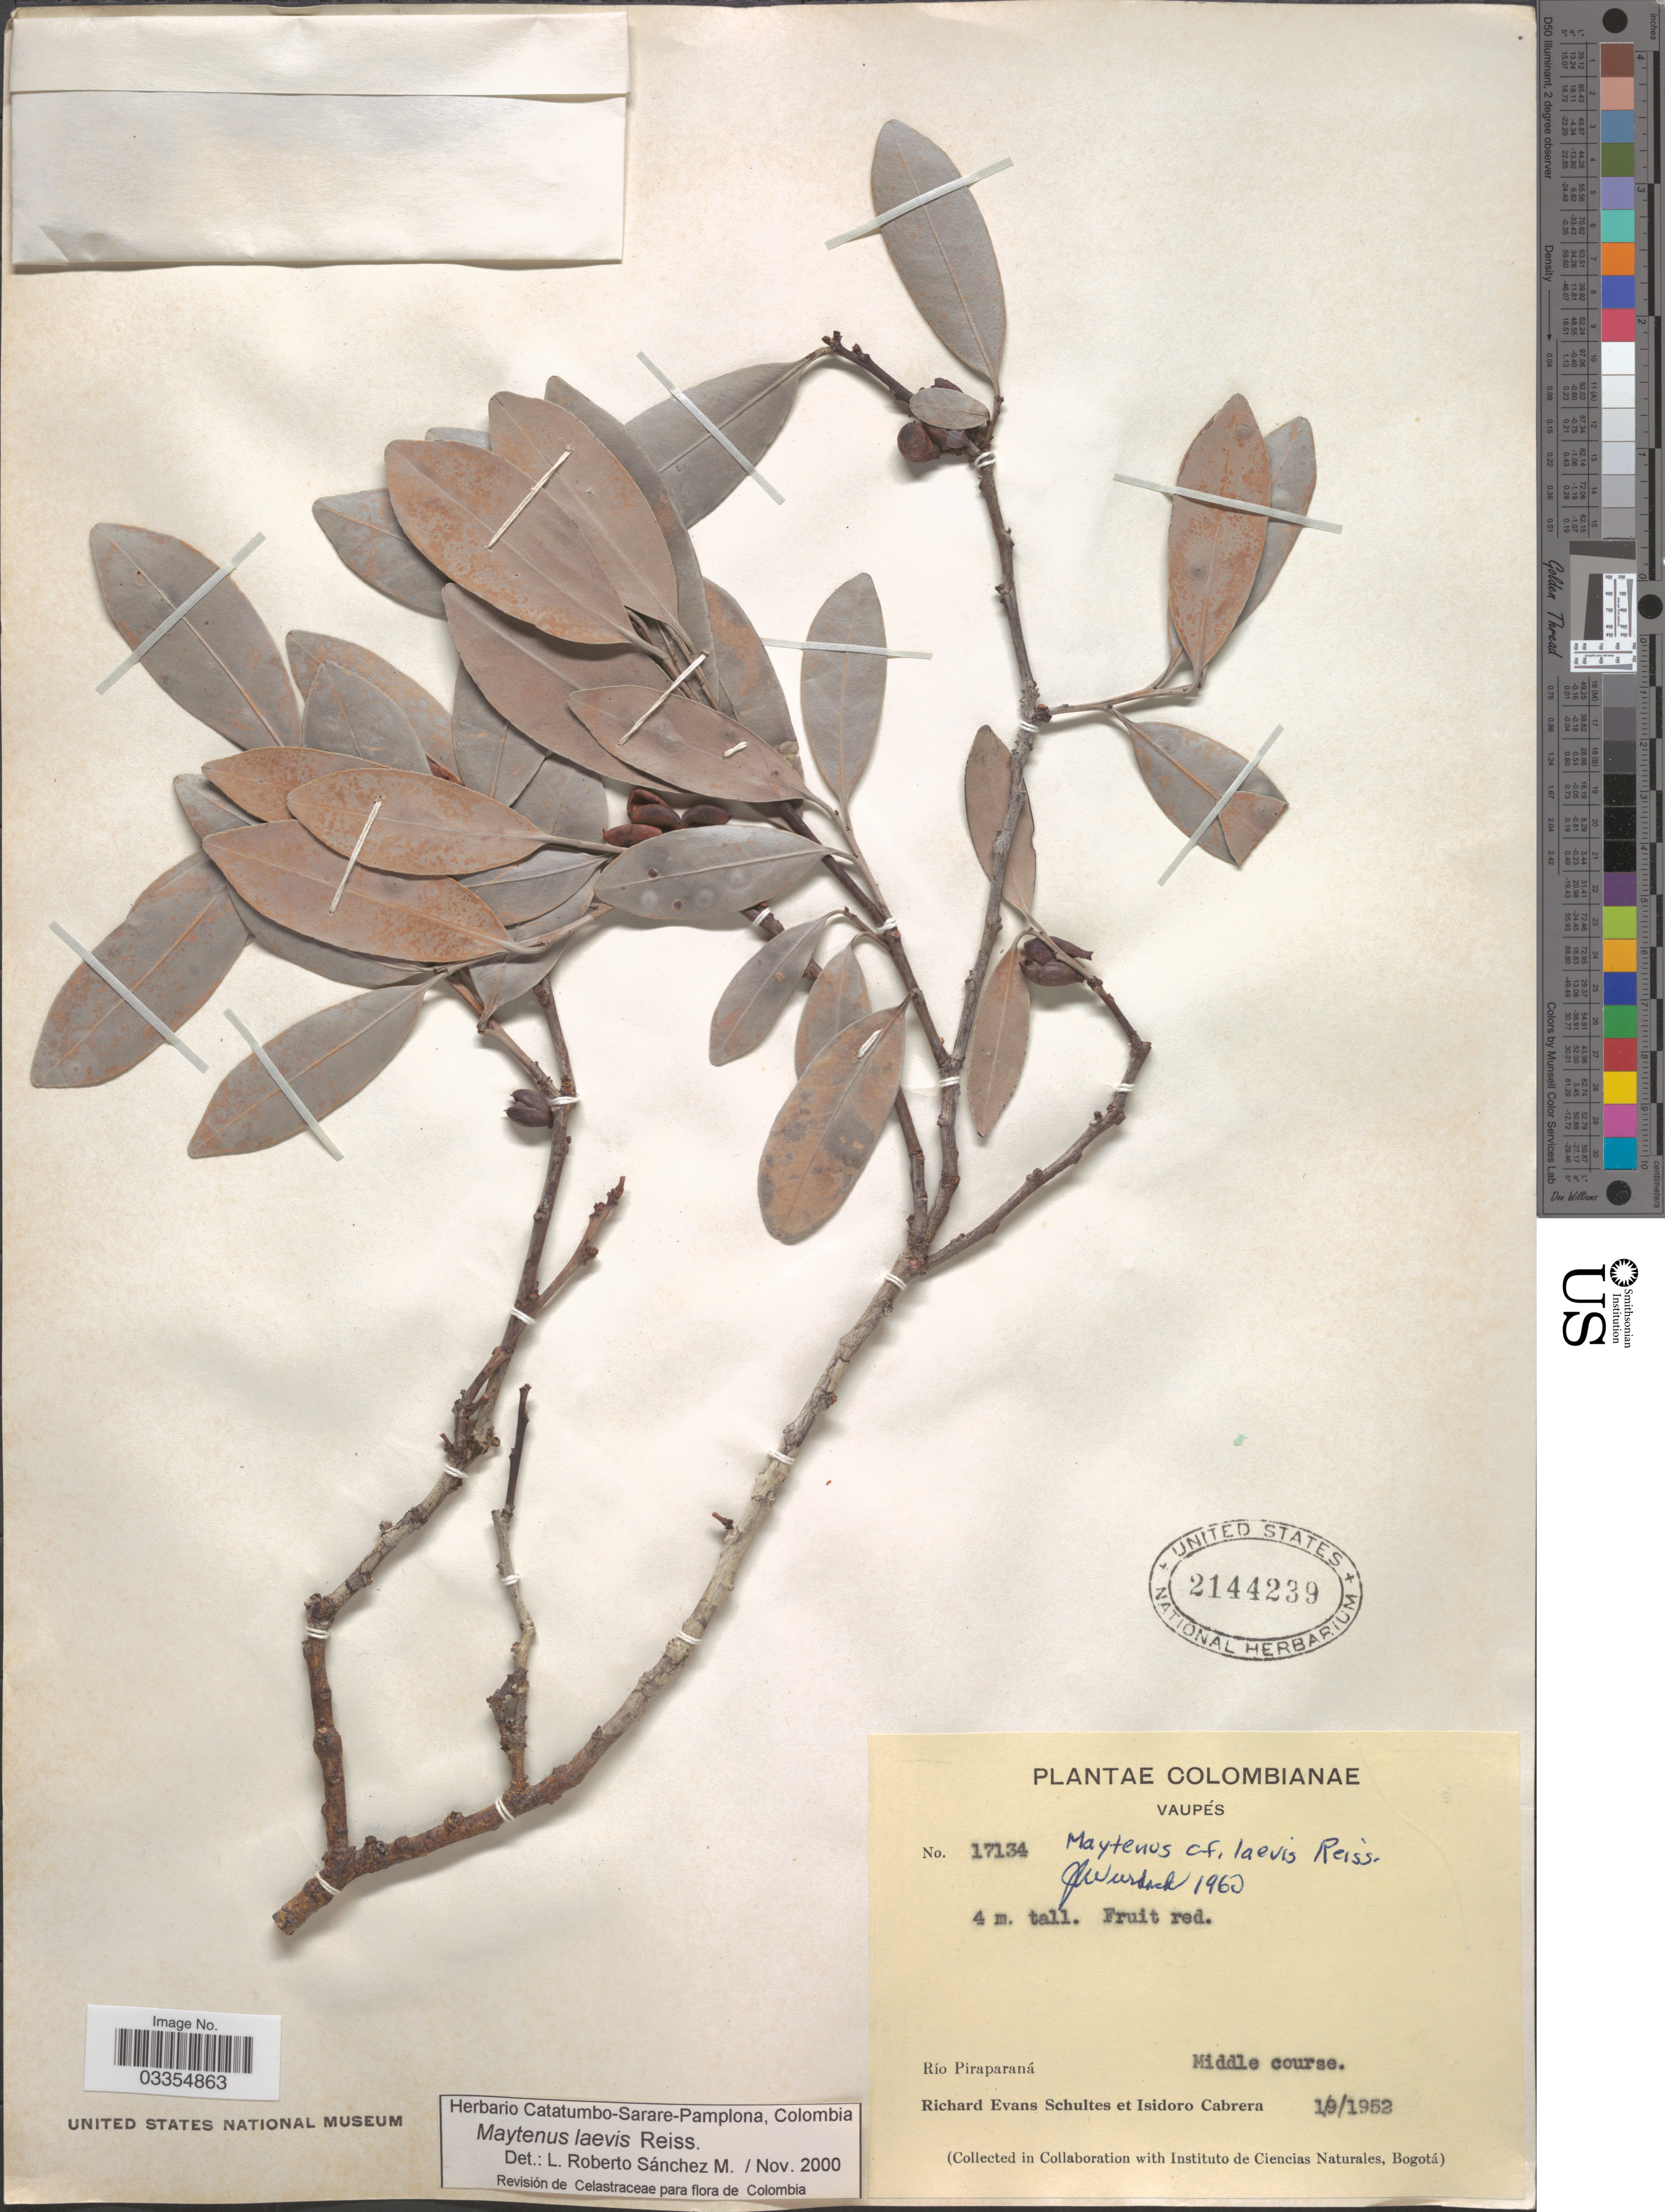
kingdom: Plantae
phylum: Tracheophyta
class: Magnoliopsida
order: Celastrales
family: Celastraceae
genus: Maytenus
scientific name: Maytenus laevis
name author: Reissek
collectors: R. E. Schultes & I. Cabrera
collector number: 17134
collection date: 1952-09-01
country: Colombia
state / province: Vaupés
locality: Río Piraparaná. Middle course. [unsure placement]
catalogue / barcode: US 2144239